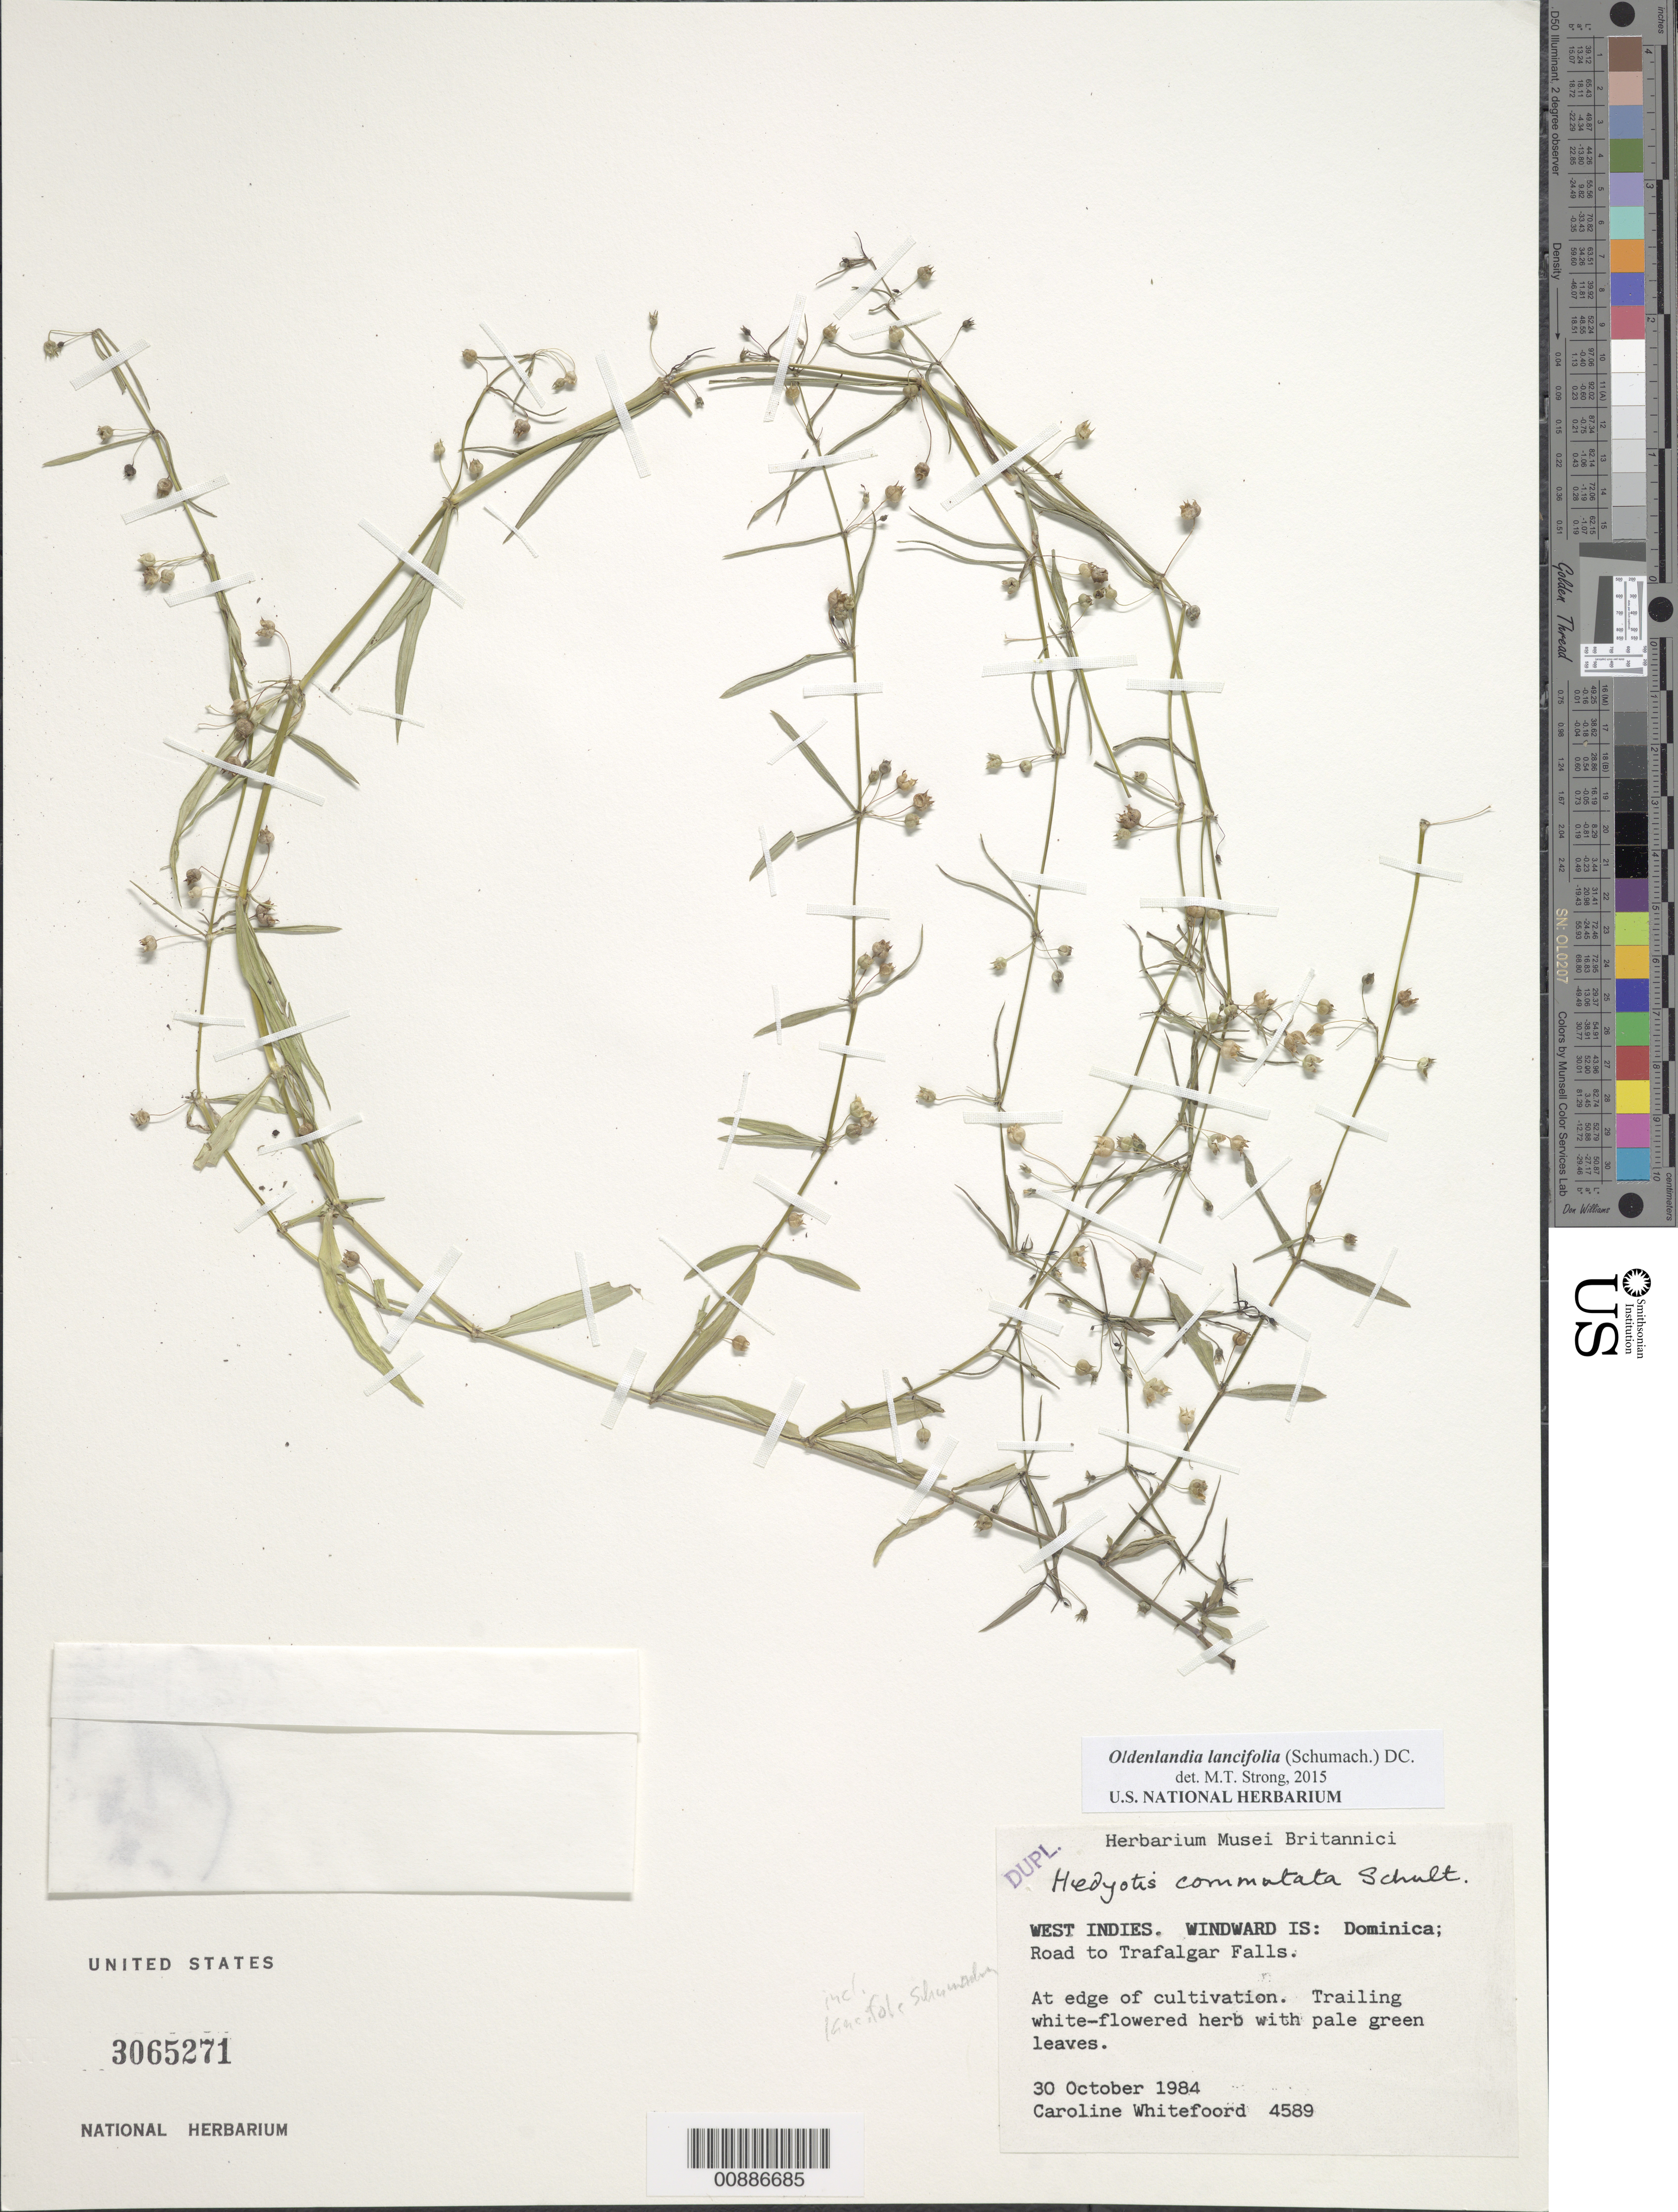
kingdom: Plantae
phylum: Tracheophyta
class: Magnoliopsida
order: Gentianales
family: Rubiaceae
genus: Oldenlandia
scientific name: Oldenlandia lancifolia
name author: (Schumach.) DC.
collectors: C. Whitefoord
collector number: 4589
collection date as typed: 30 Oct 1984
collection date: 1984-10-30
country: Dominica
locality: Road to Trafalgar Falls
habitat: At edge of cultivated area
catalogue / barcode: US 3065271